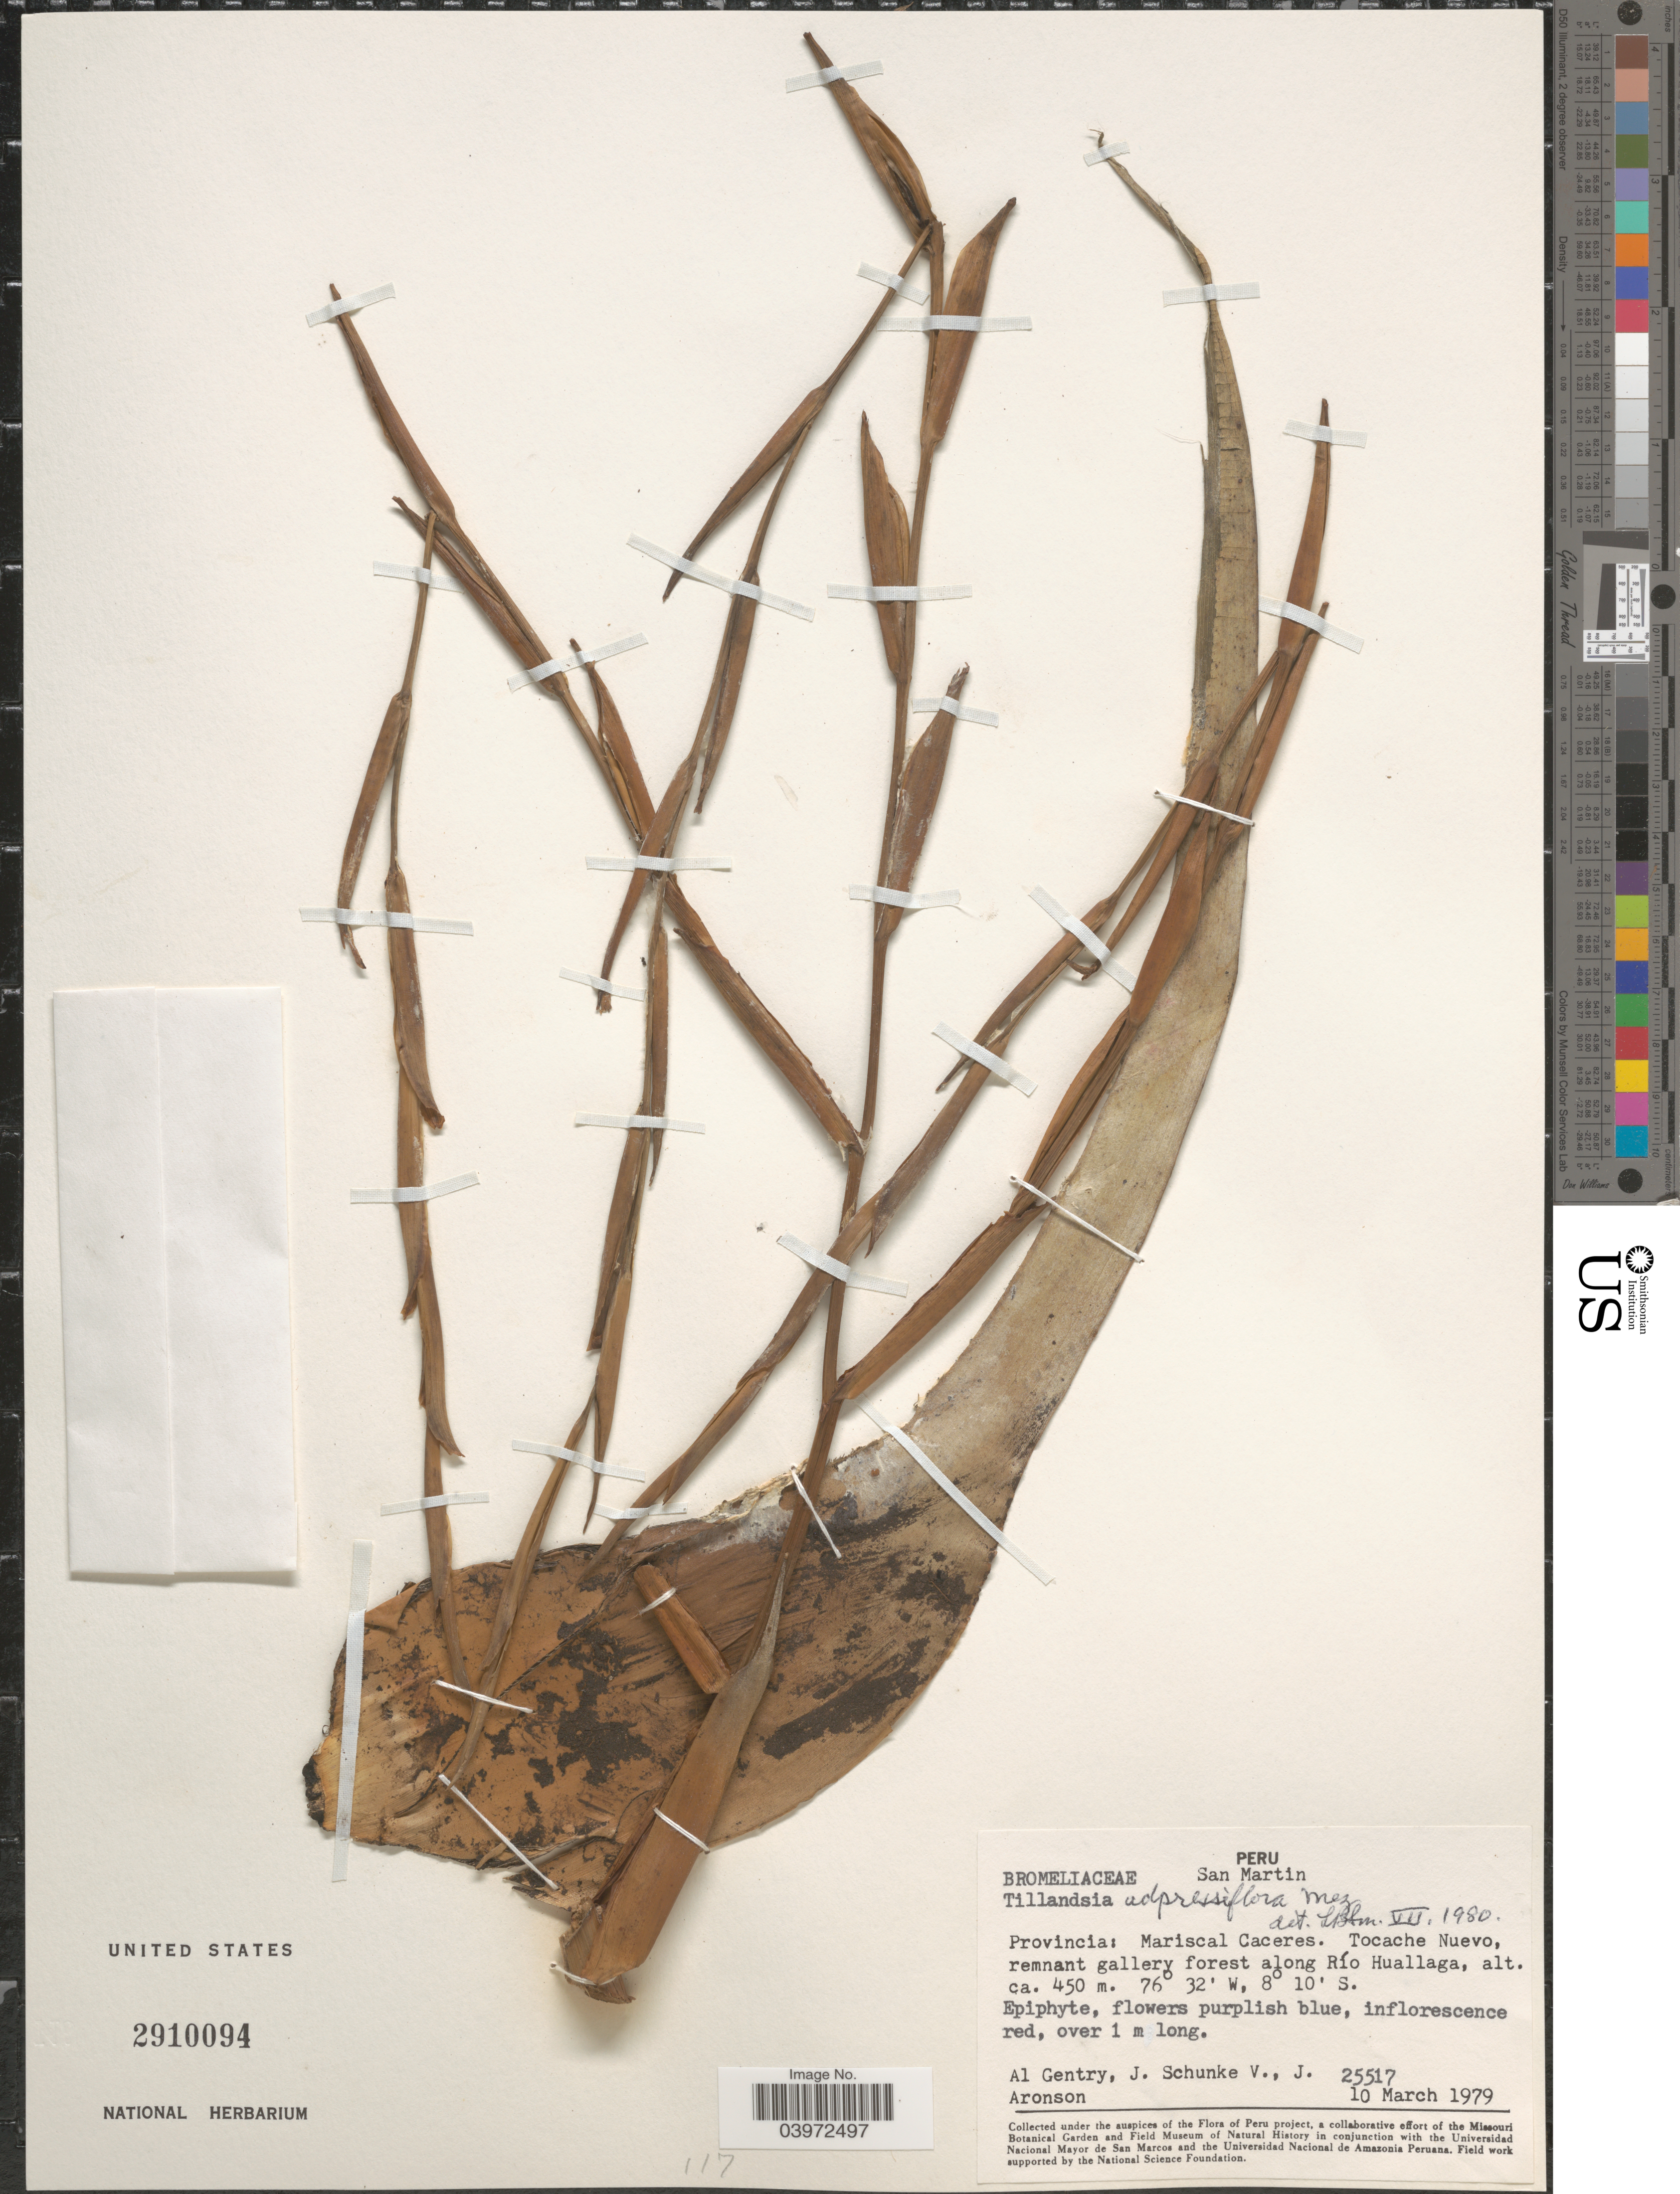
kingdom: Plantae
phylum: Tracheophyta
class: Liliopsida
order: Poales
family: Bromeliaceae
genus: Tillandsia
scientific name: Tillandsia adpressiflora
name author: Mez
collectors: A. H. Gentry, J. Schunke Vigo & J. Aronson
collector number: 25517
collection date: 1979-03-10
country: Peru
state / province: San Martín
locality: Provincia: Mariscal Caceres. Tocache Nuevo, remnant gallery forest along Río Huallaga.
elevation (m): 450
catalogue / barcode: US 2910094